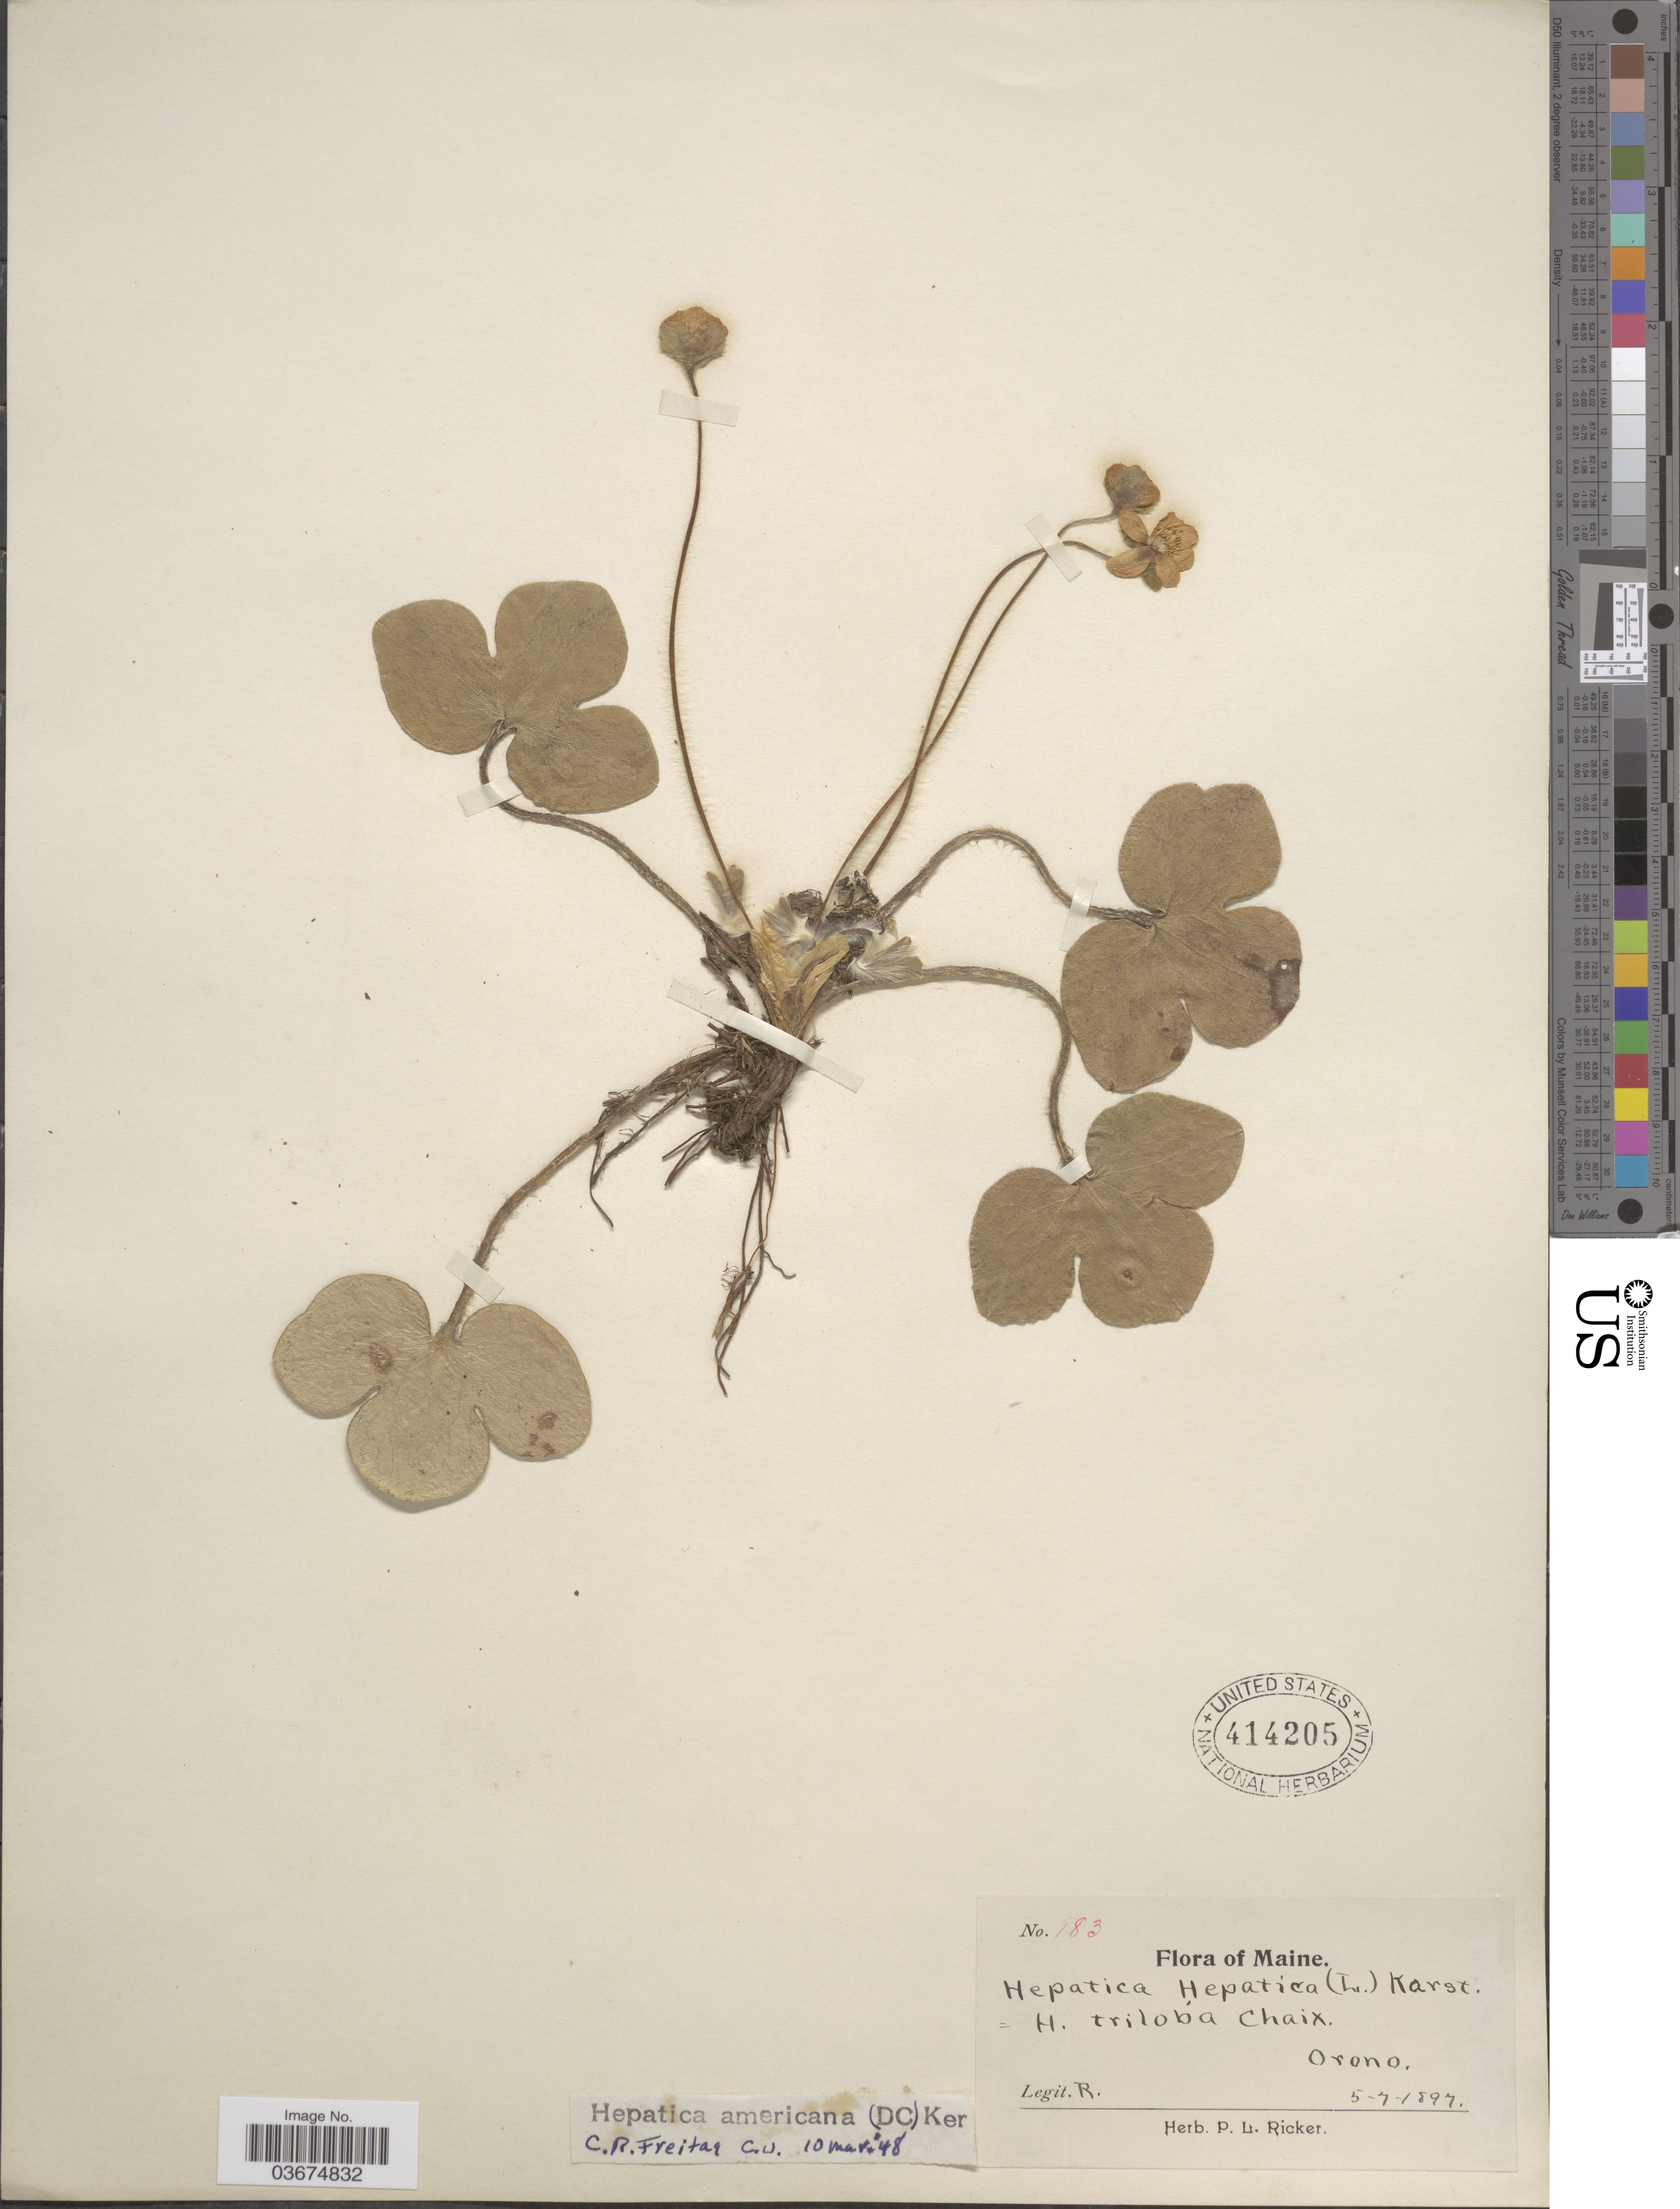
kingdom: Plantae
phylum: Tracheophyta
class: Magnoliopsida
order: Ranunculales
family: Ranunculaceae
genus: Hepatica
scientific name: Hepatica americana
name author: (DC.) Ker Gawl.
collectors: P. Ricker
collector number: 183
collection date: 1897-05-07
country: United States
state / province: Maine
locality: Orono.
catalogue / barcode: US 414205